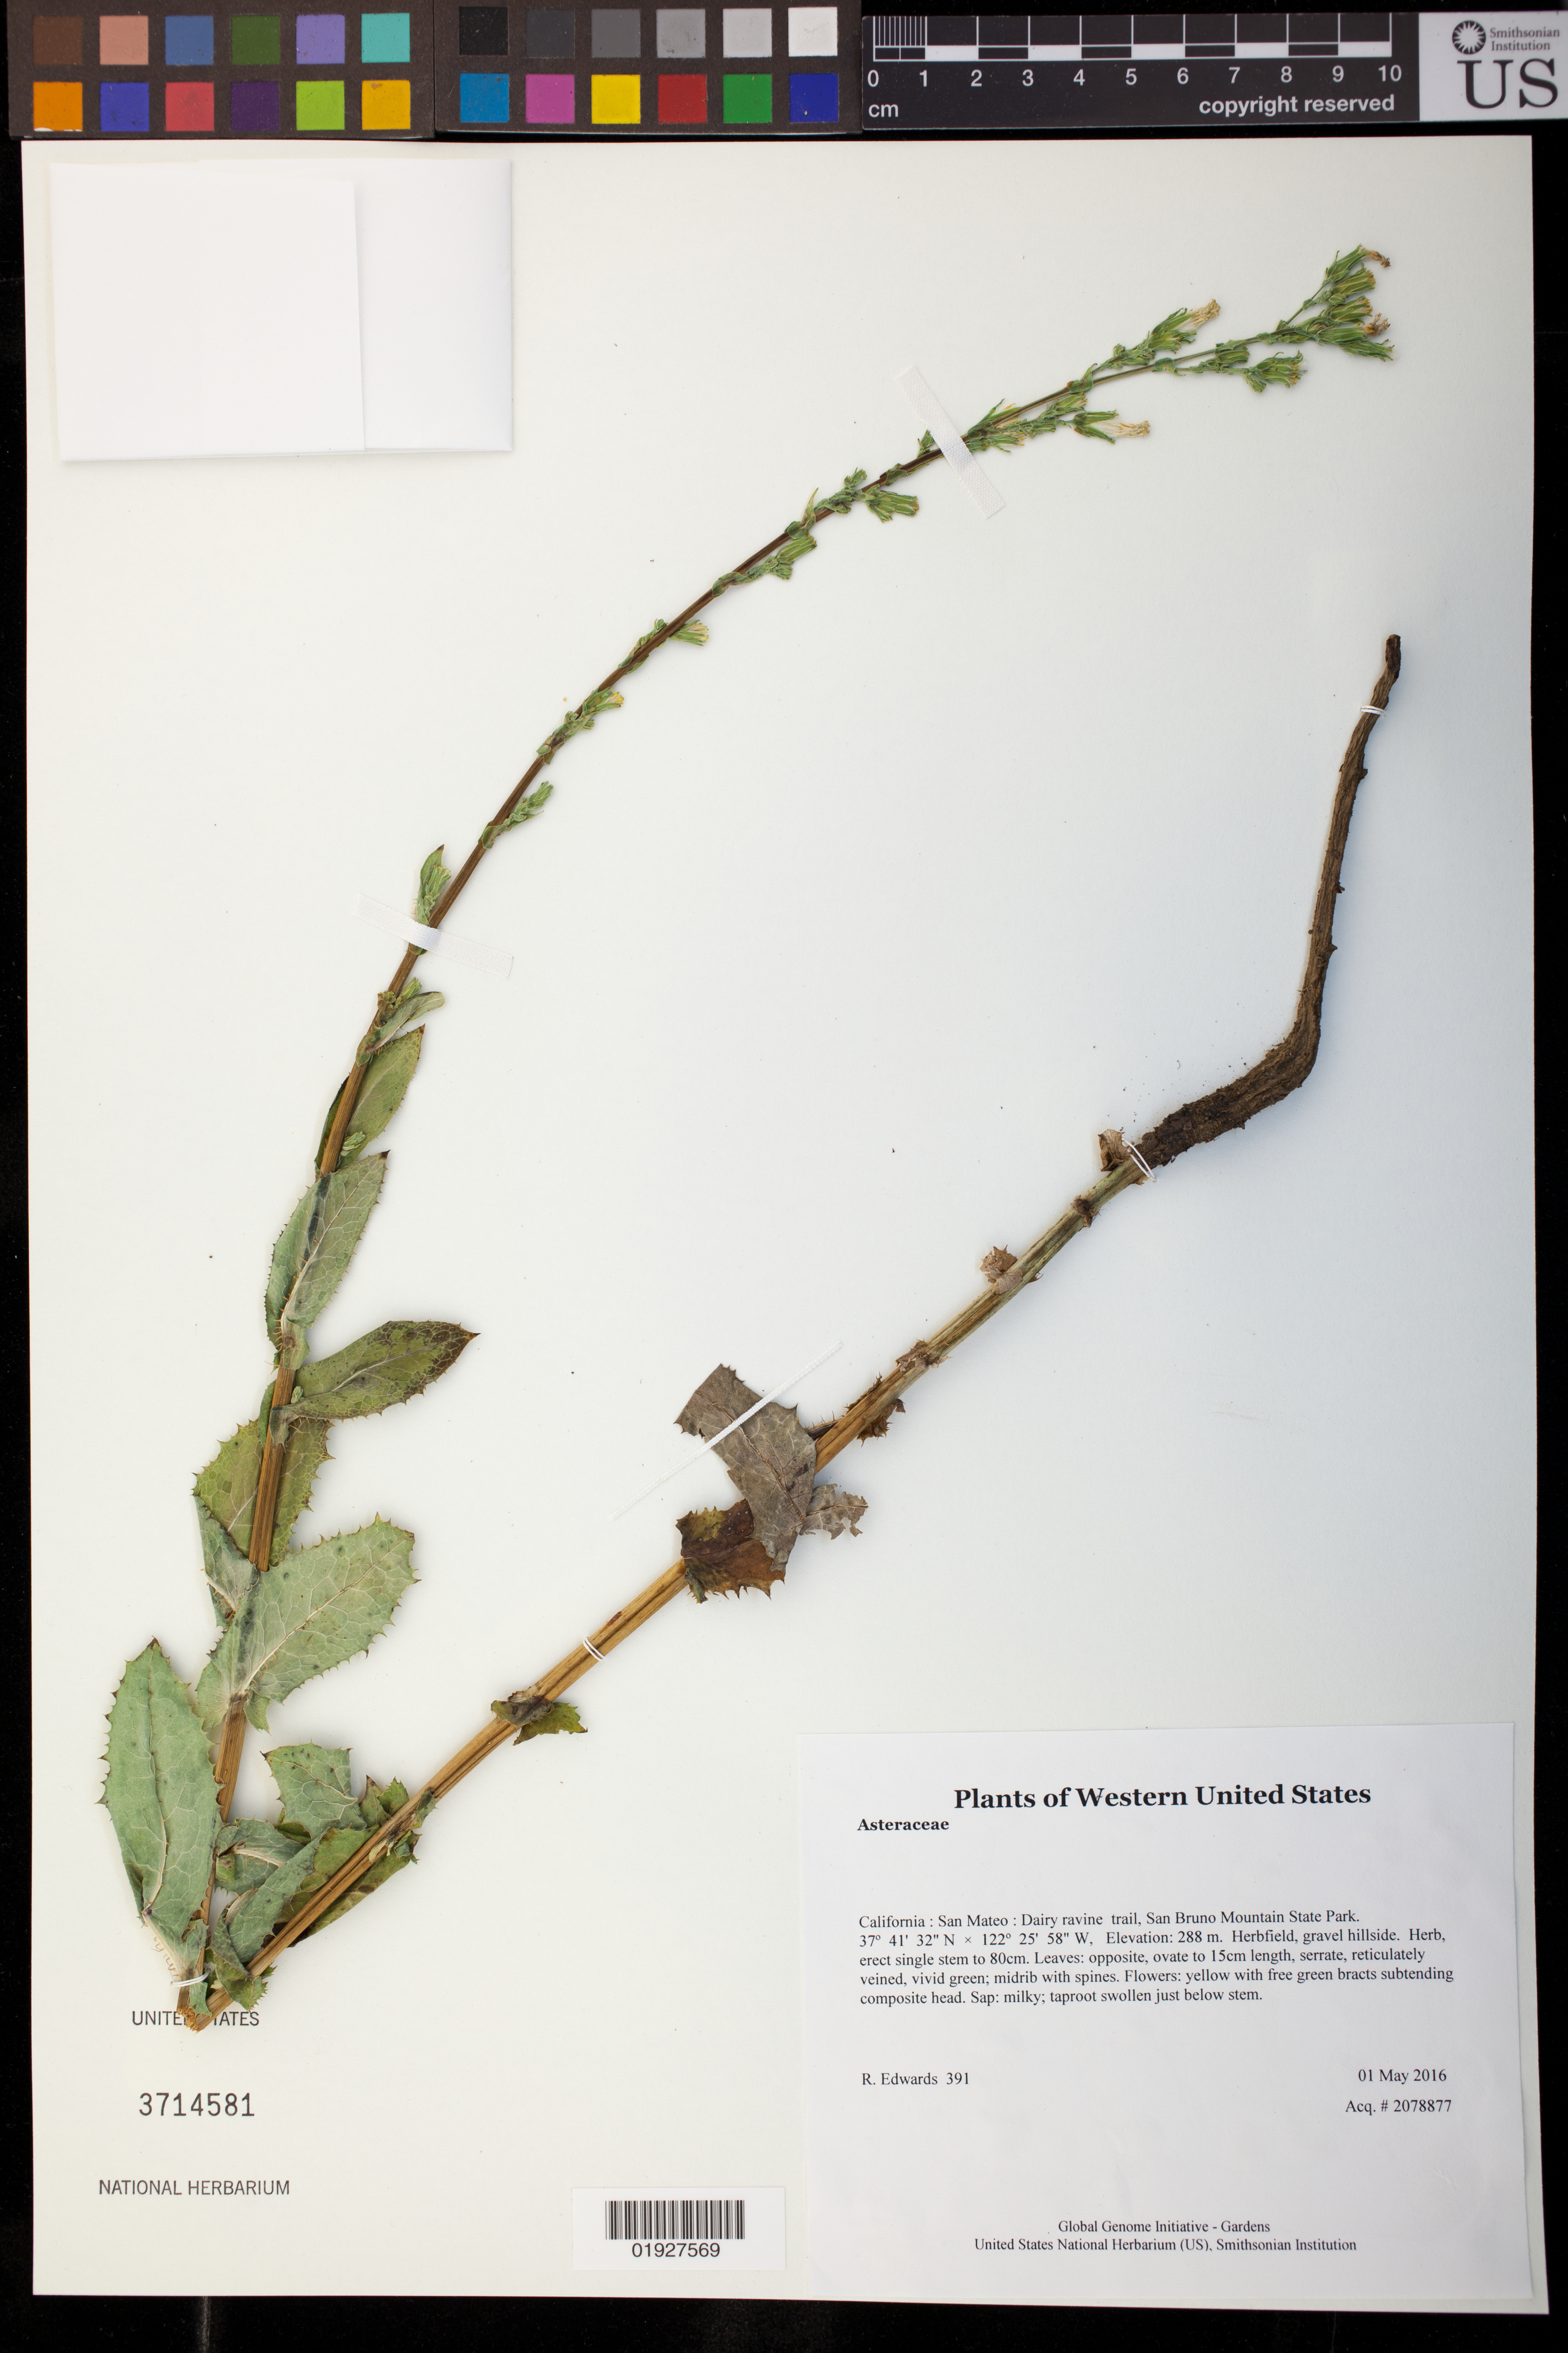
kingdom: Plantae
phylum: Tracheophyta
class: Magnoliopsida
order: Asterales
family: Asteraceae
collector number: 391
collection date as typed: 1 May 2016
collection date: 2016-05-01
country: United States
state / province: California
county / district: San Mateo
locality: Dairy ravine trail, San Bruno Mountain State Park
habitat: Herbfield, gravel hillside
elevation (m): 288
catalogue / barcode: US 3714581